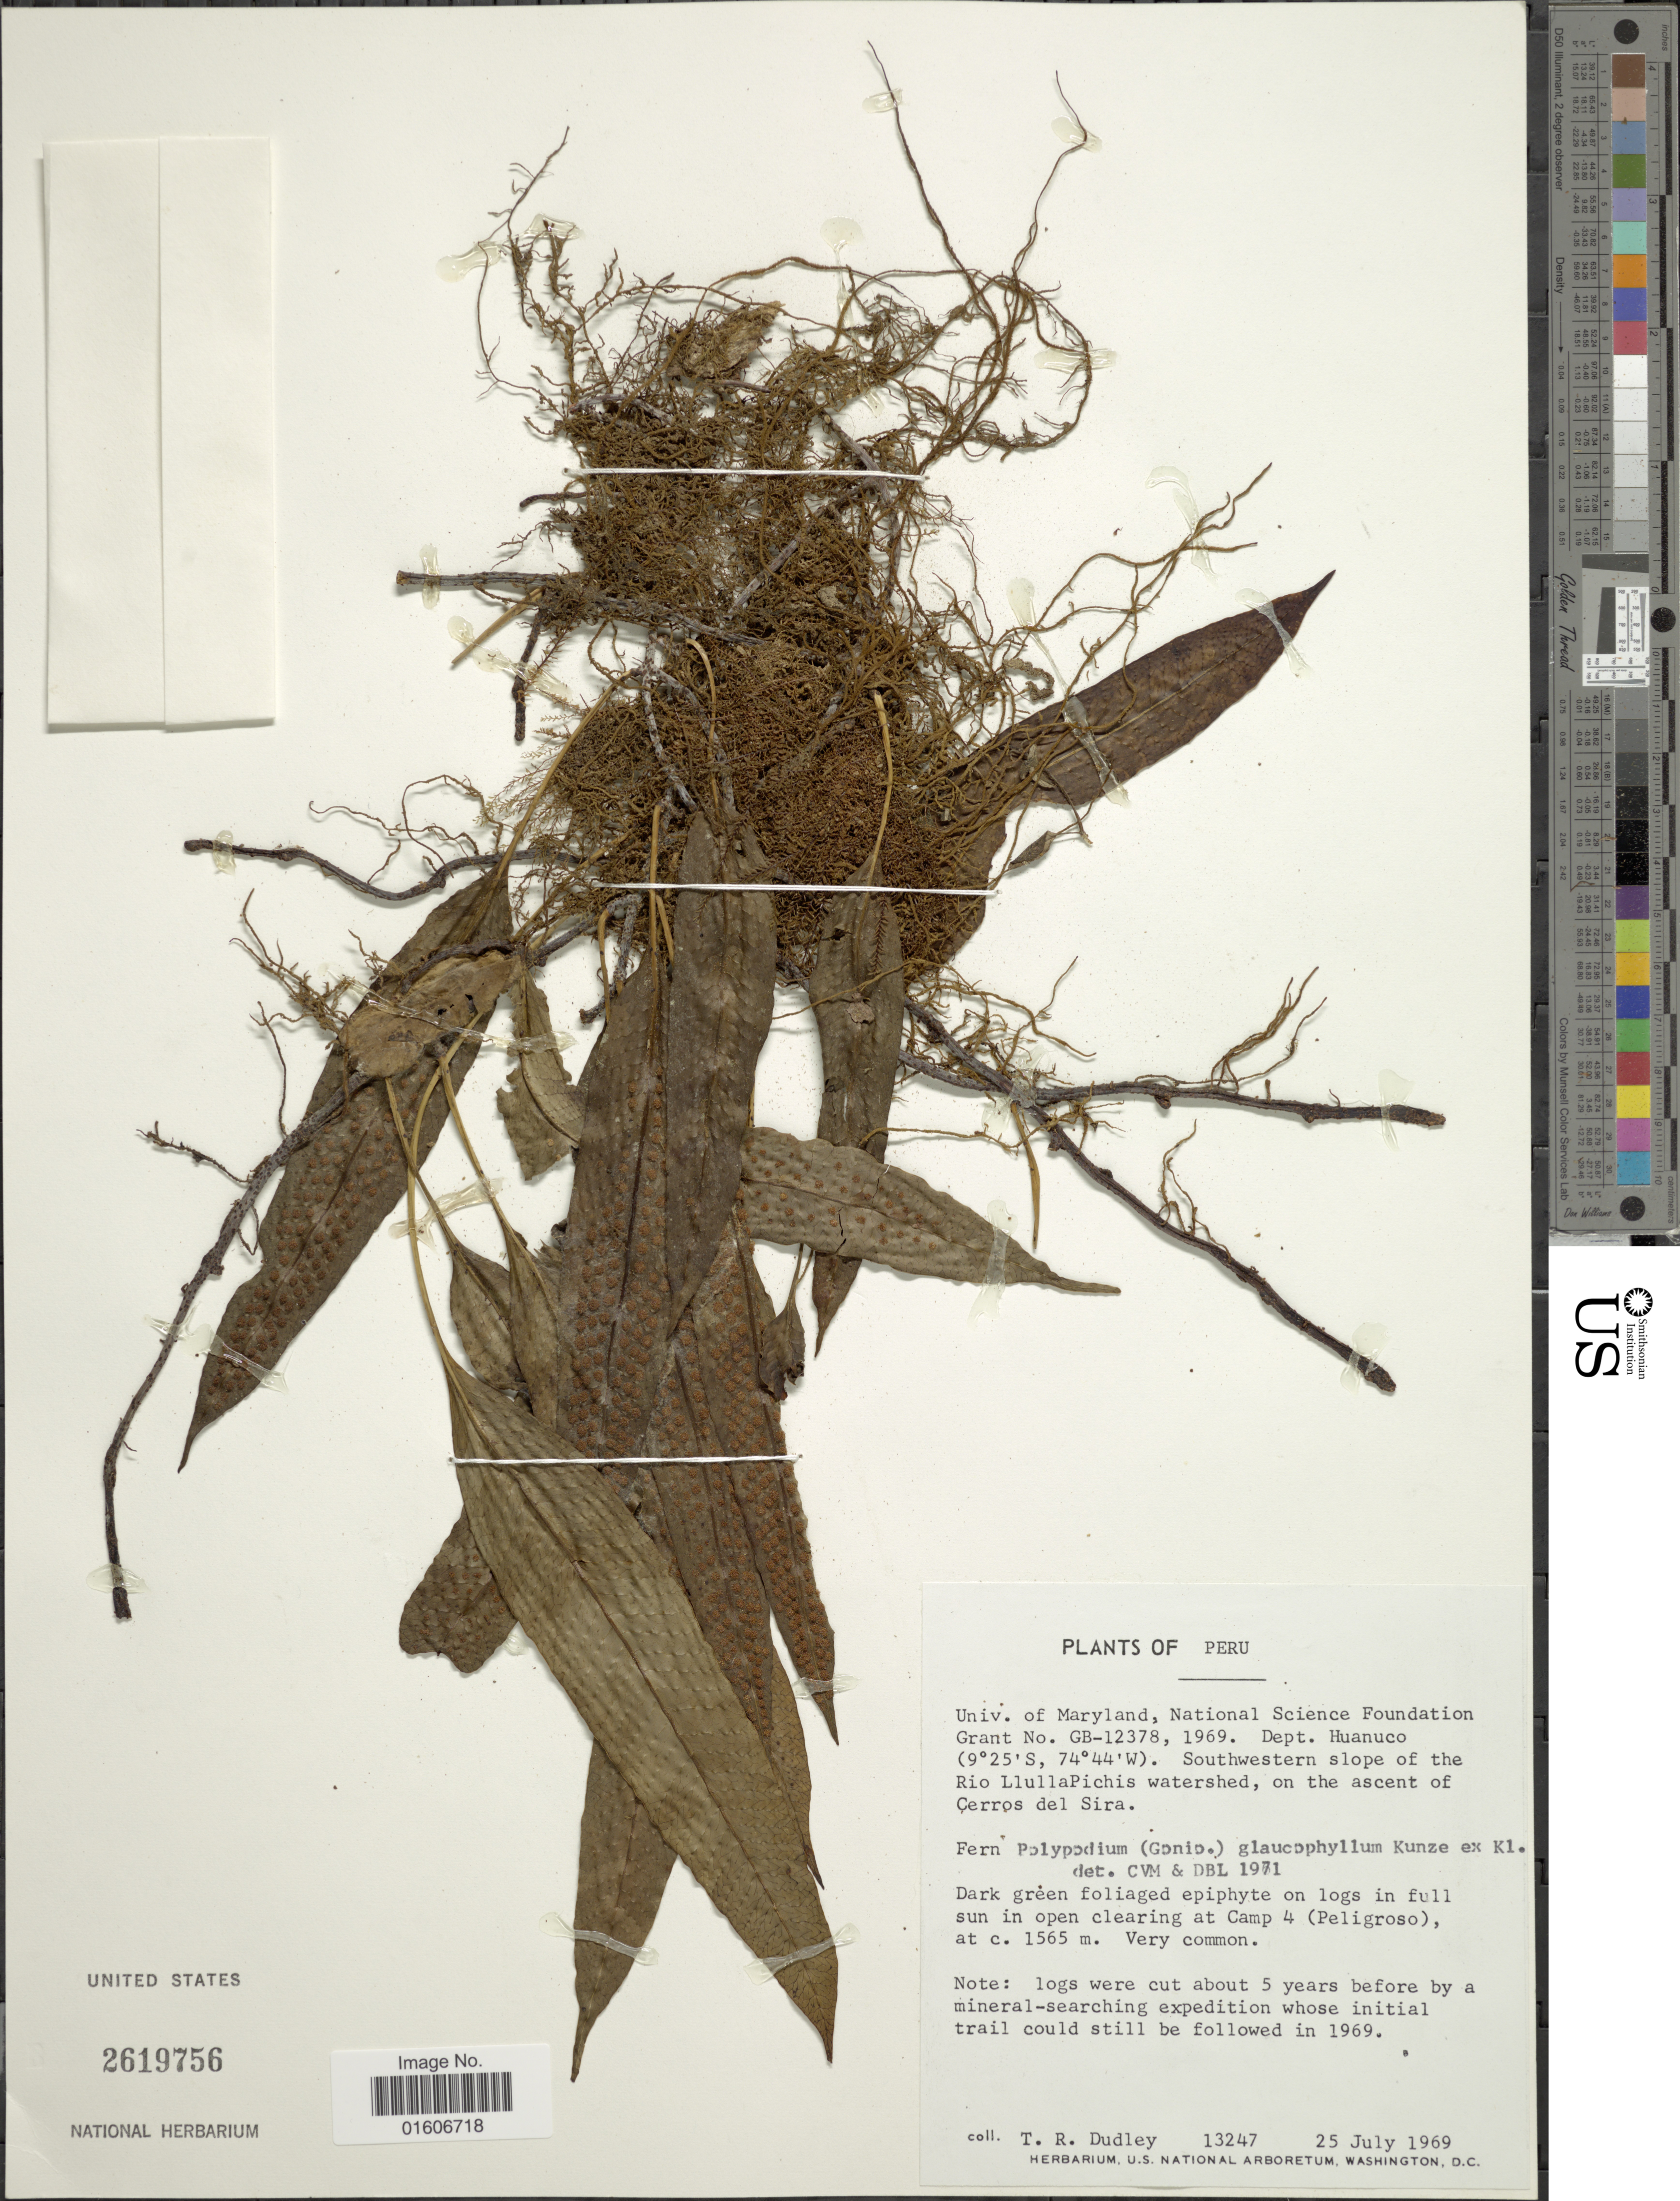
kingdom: Plantae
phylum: Tracheophyta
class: Polypodiopsida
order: Polypodiales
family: Polypodiaceae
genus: Serpocaulon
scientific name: Serpocaulon levigatum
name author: (Cav.) A.R. Sm.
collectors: T. R. Dudley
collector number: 13247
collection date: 1969-07-25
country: Peru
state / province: Huánuco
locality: Dept. Huanuco, Southwestern slope of the Rio Llullapichis watershed, on the ascent of Cerros del Sira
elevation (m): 1565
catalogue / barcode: US 2619756